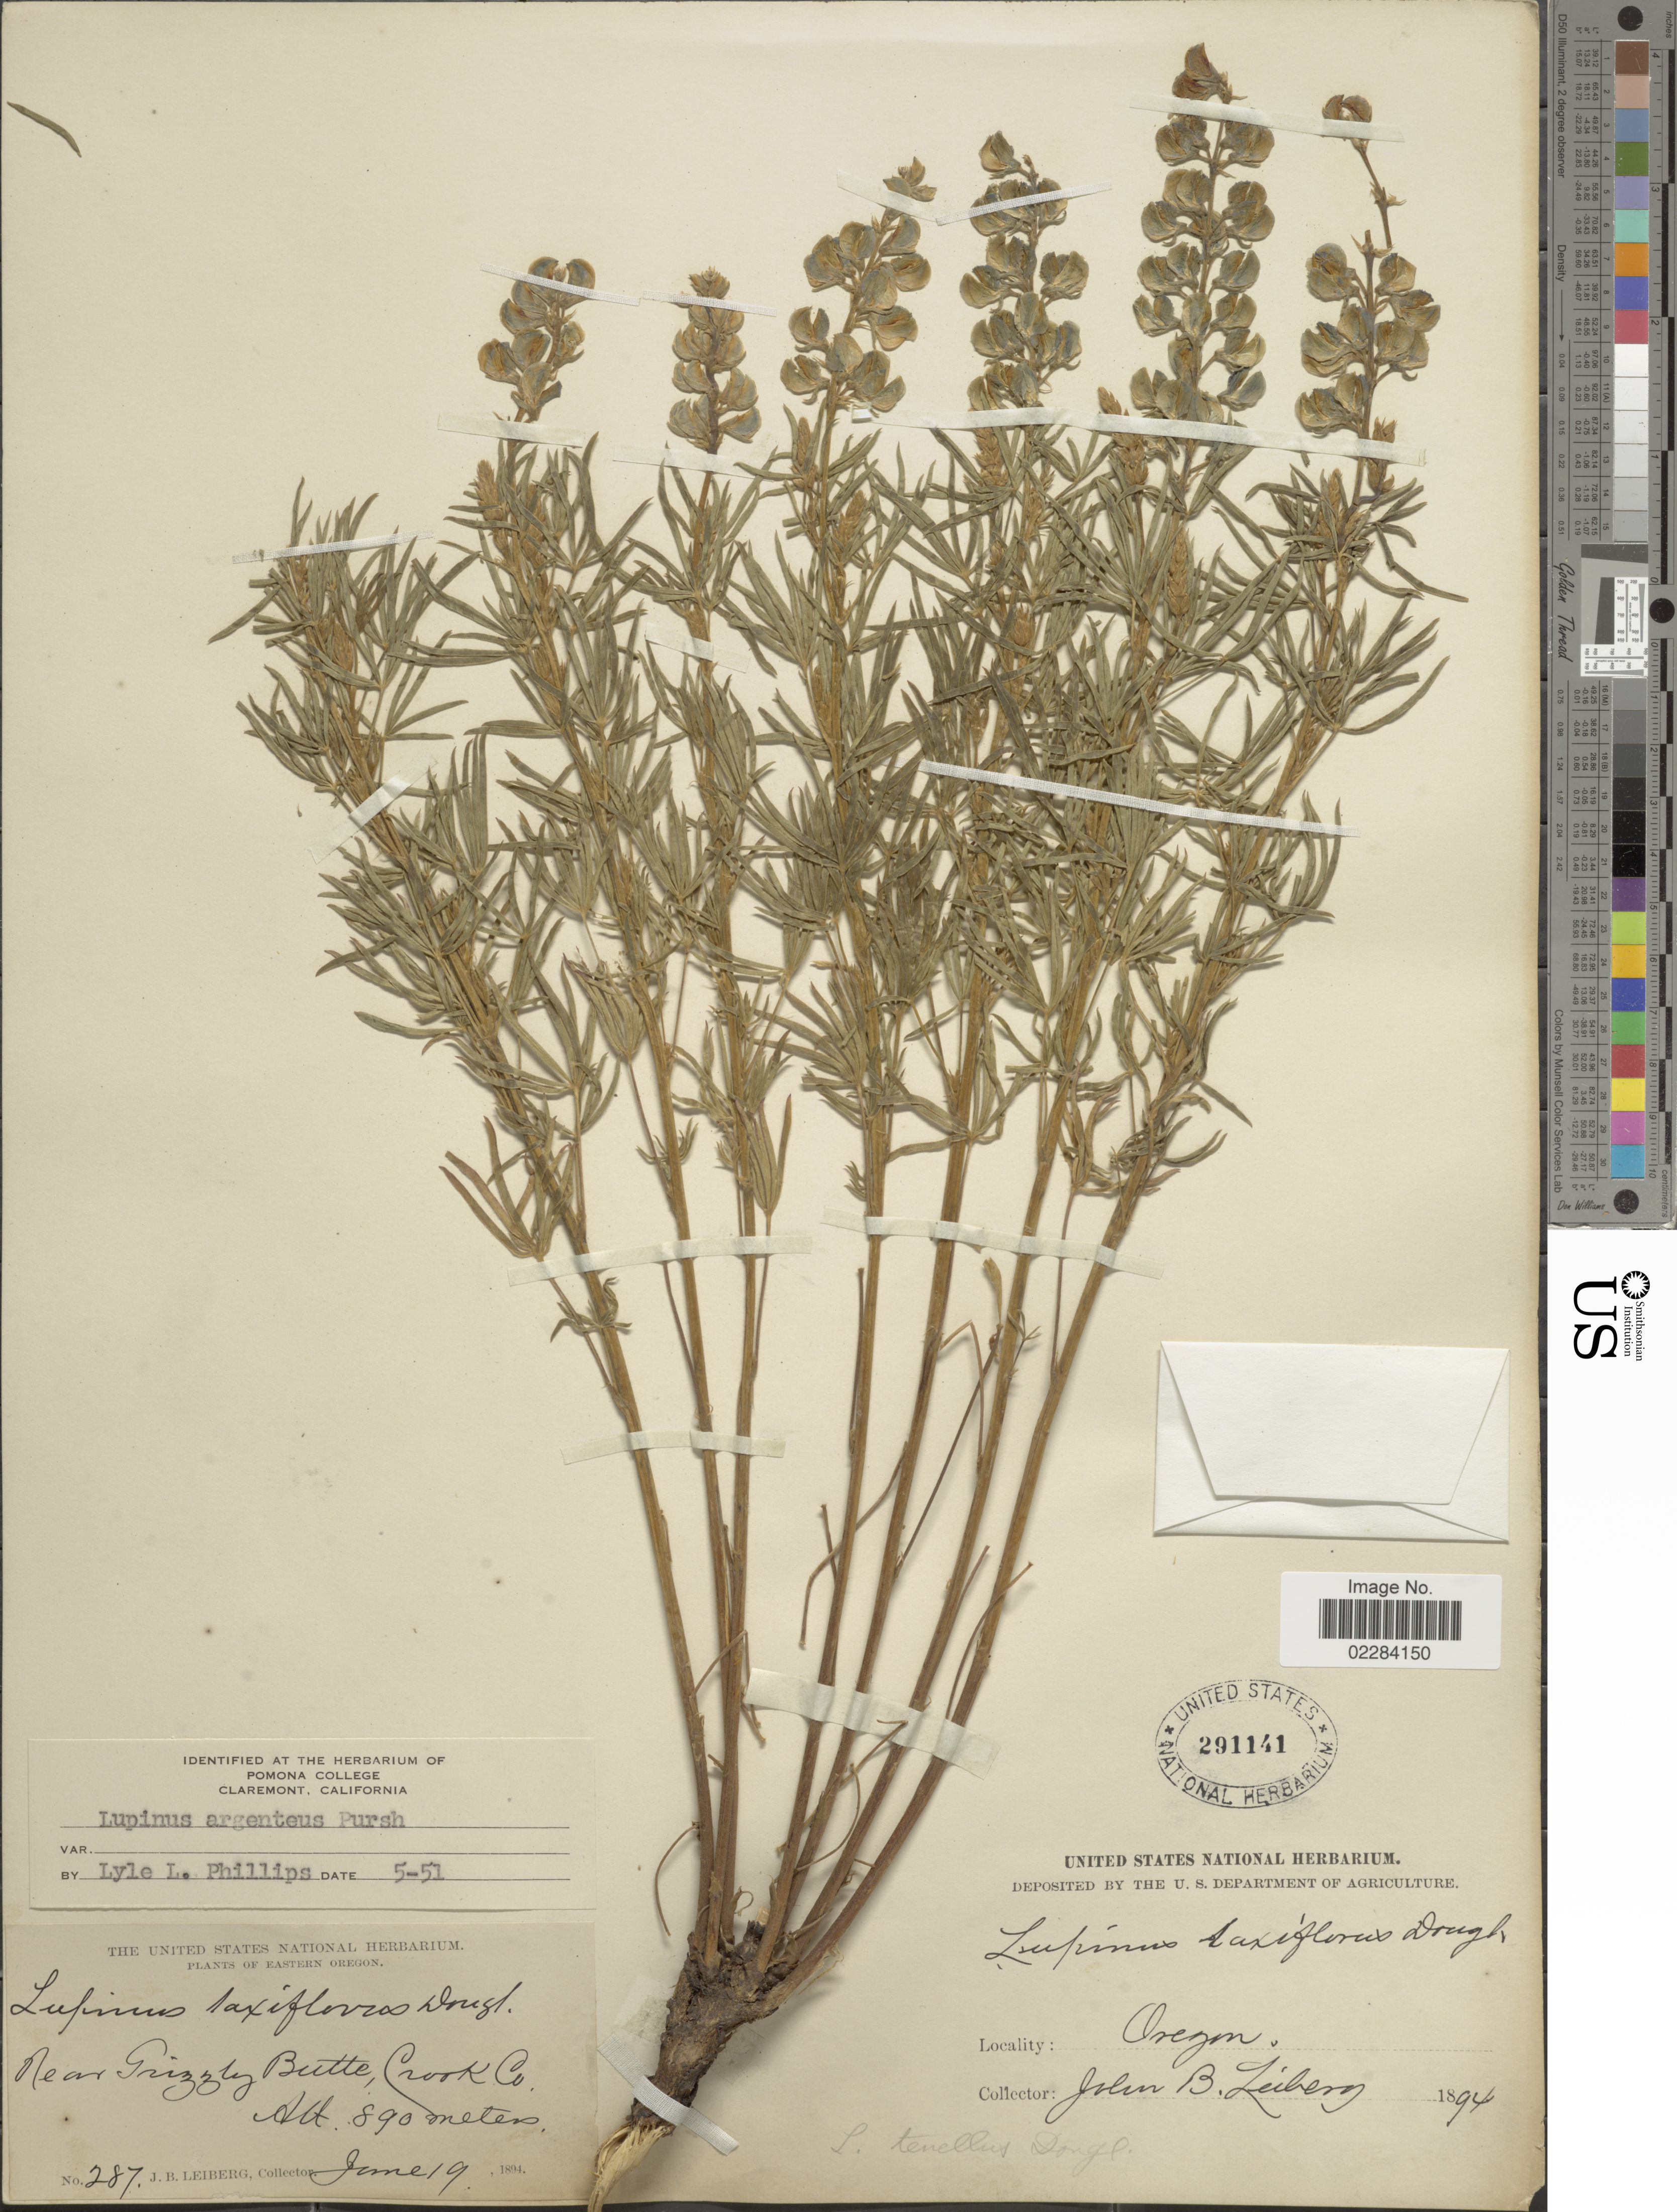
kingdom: Plantae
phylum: Tracheophyta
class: Magnoliopsida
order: Fabales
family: Fabaceae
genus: Lupinus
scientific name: Lupinus argenteus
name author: Pursh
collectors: J. B. Leiberg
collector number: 287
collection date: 1894-06-19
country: United States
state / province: Oregon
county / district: Crook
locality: Near Grizzley Butte, Crook Co.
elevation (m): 890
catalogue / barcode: US 291141